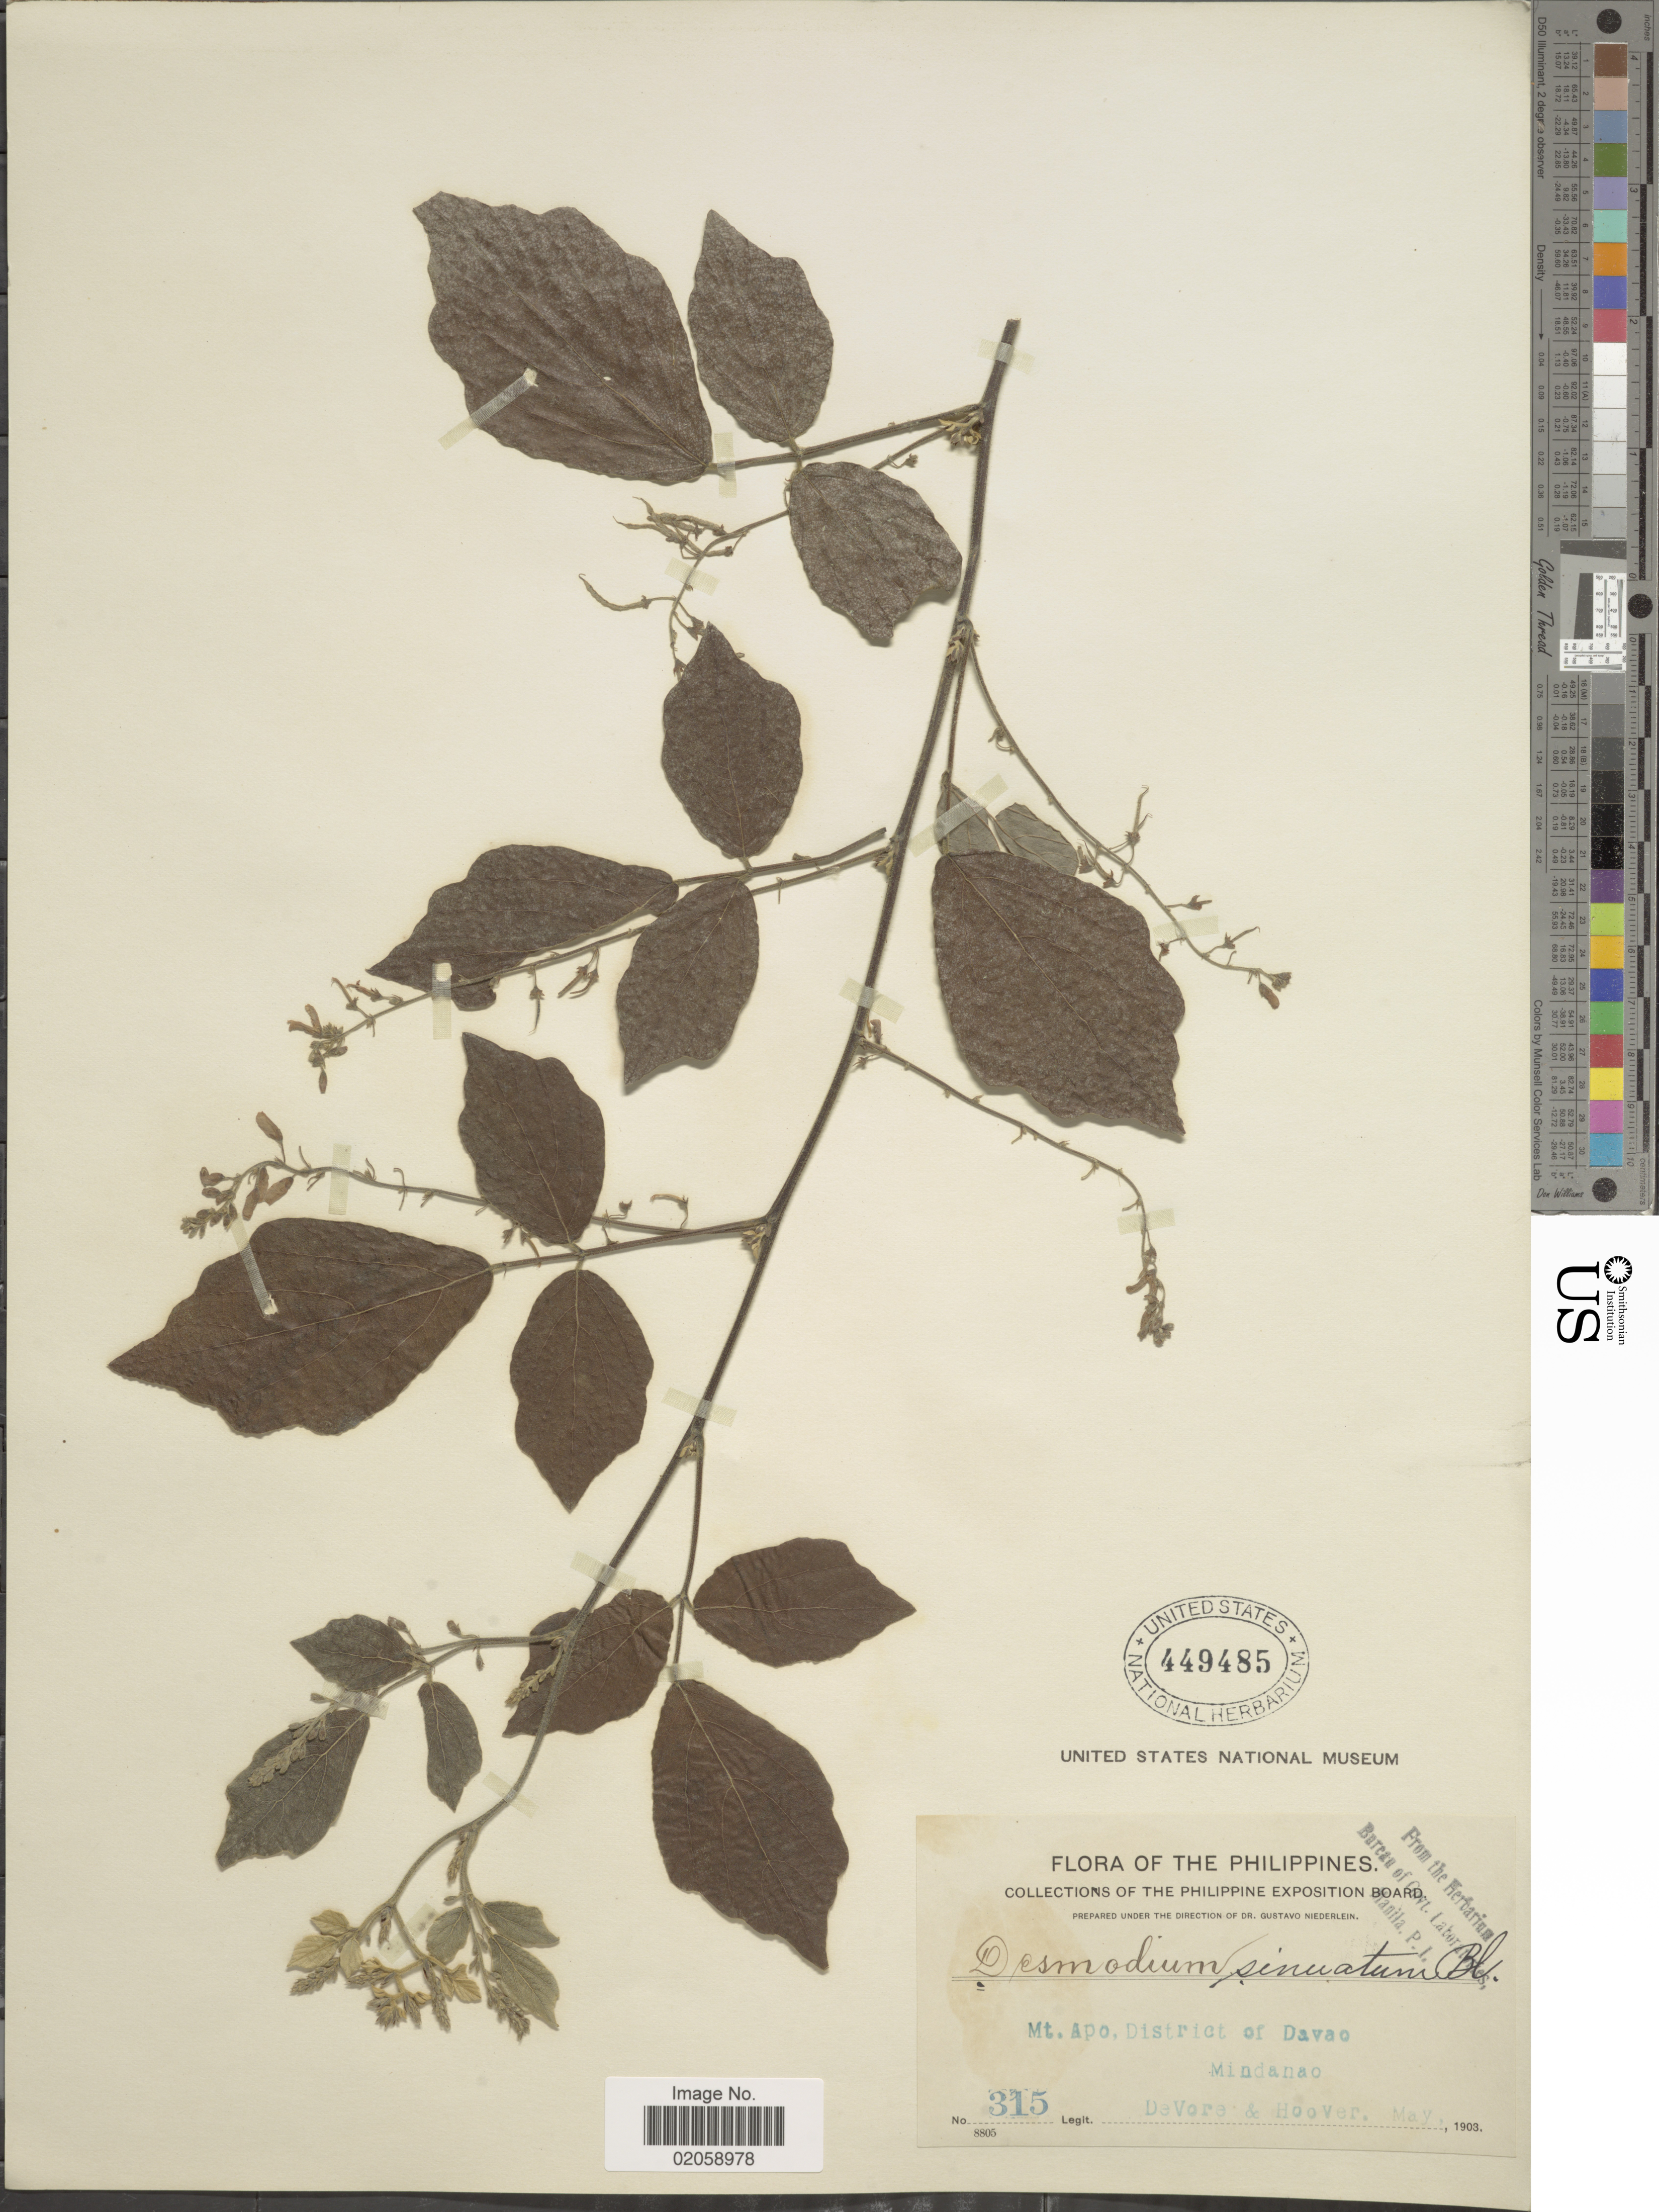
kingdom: Plantae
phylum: Tracheophyta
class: Magnoliopsida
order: Fabales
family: Fabaceae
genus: Puhuaea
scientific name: Puhuaea sequax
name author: (Wall.) H. Ohashi & K. Ohashi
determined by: Strong, Mark T., (BOT), Smithsonian Institution - National Museum of Natural History (UNITED STATES)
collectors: -. DeVore & -- Hoover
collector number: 315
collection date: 1903-05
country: Philippines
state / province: Davao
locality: Mt. Apo, District of Davao. Mindanao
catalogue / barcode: US 449485